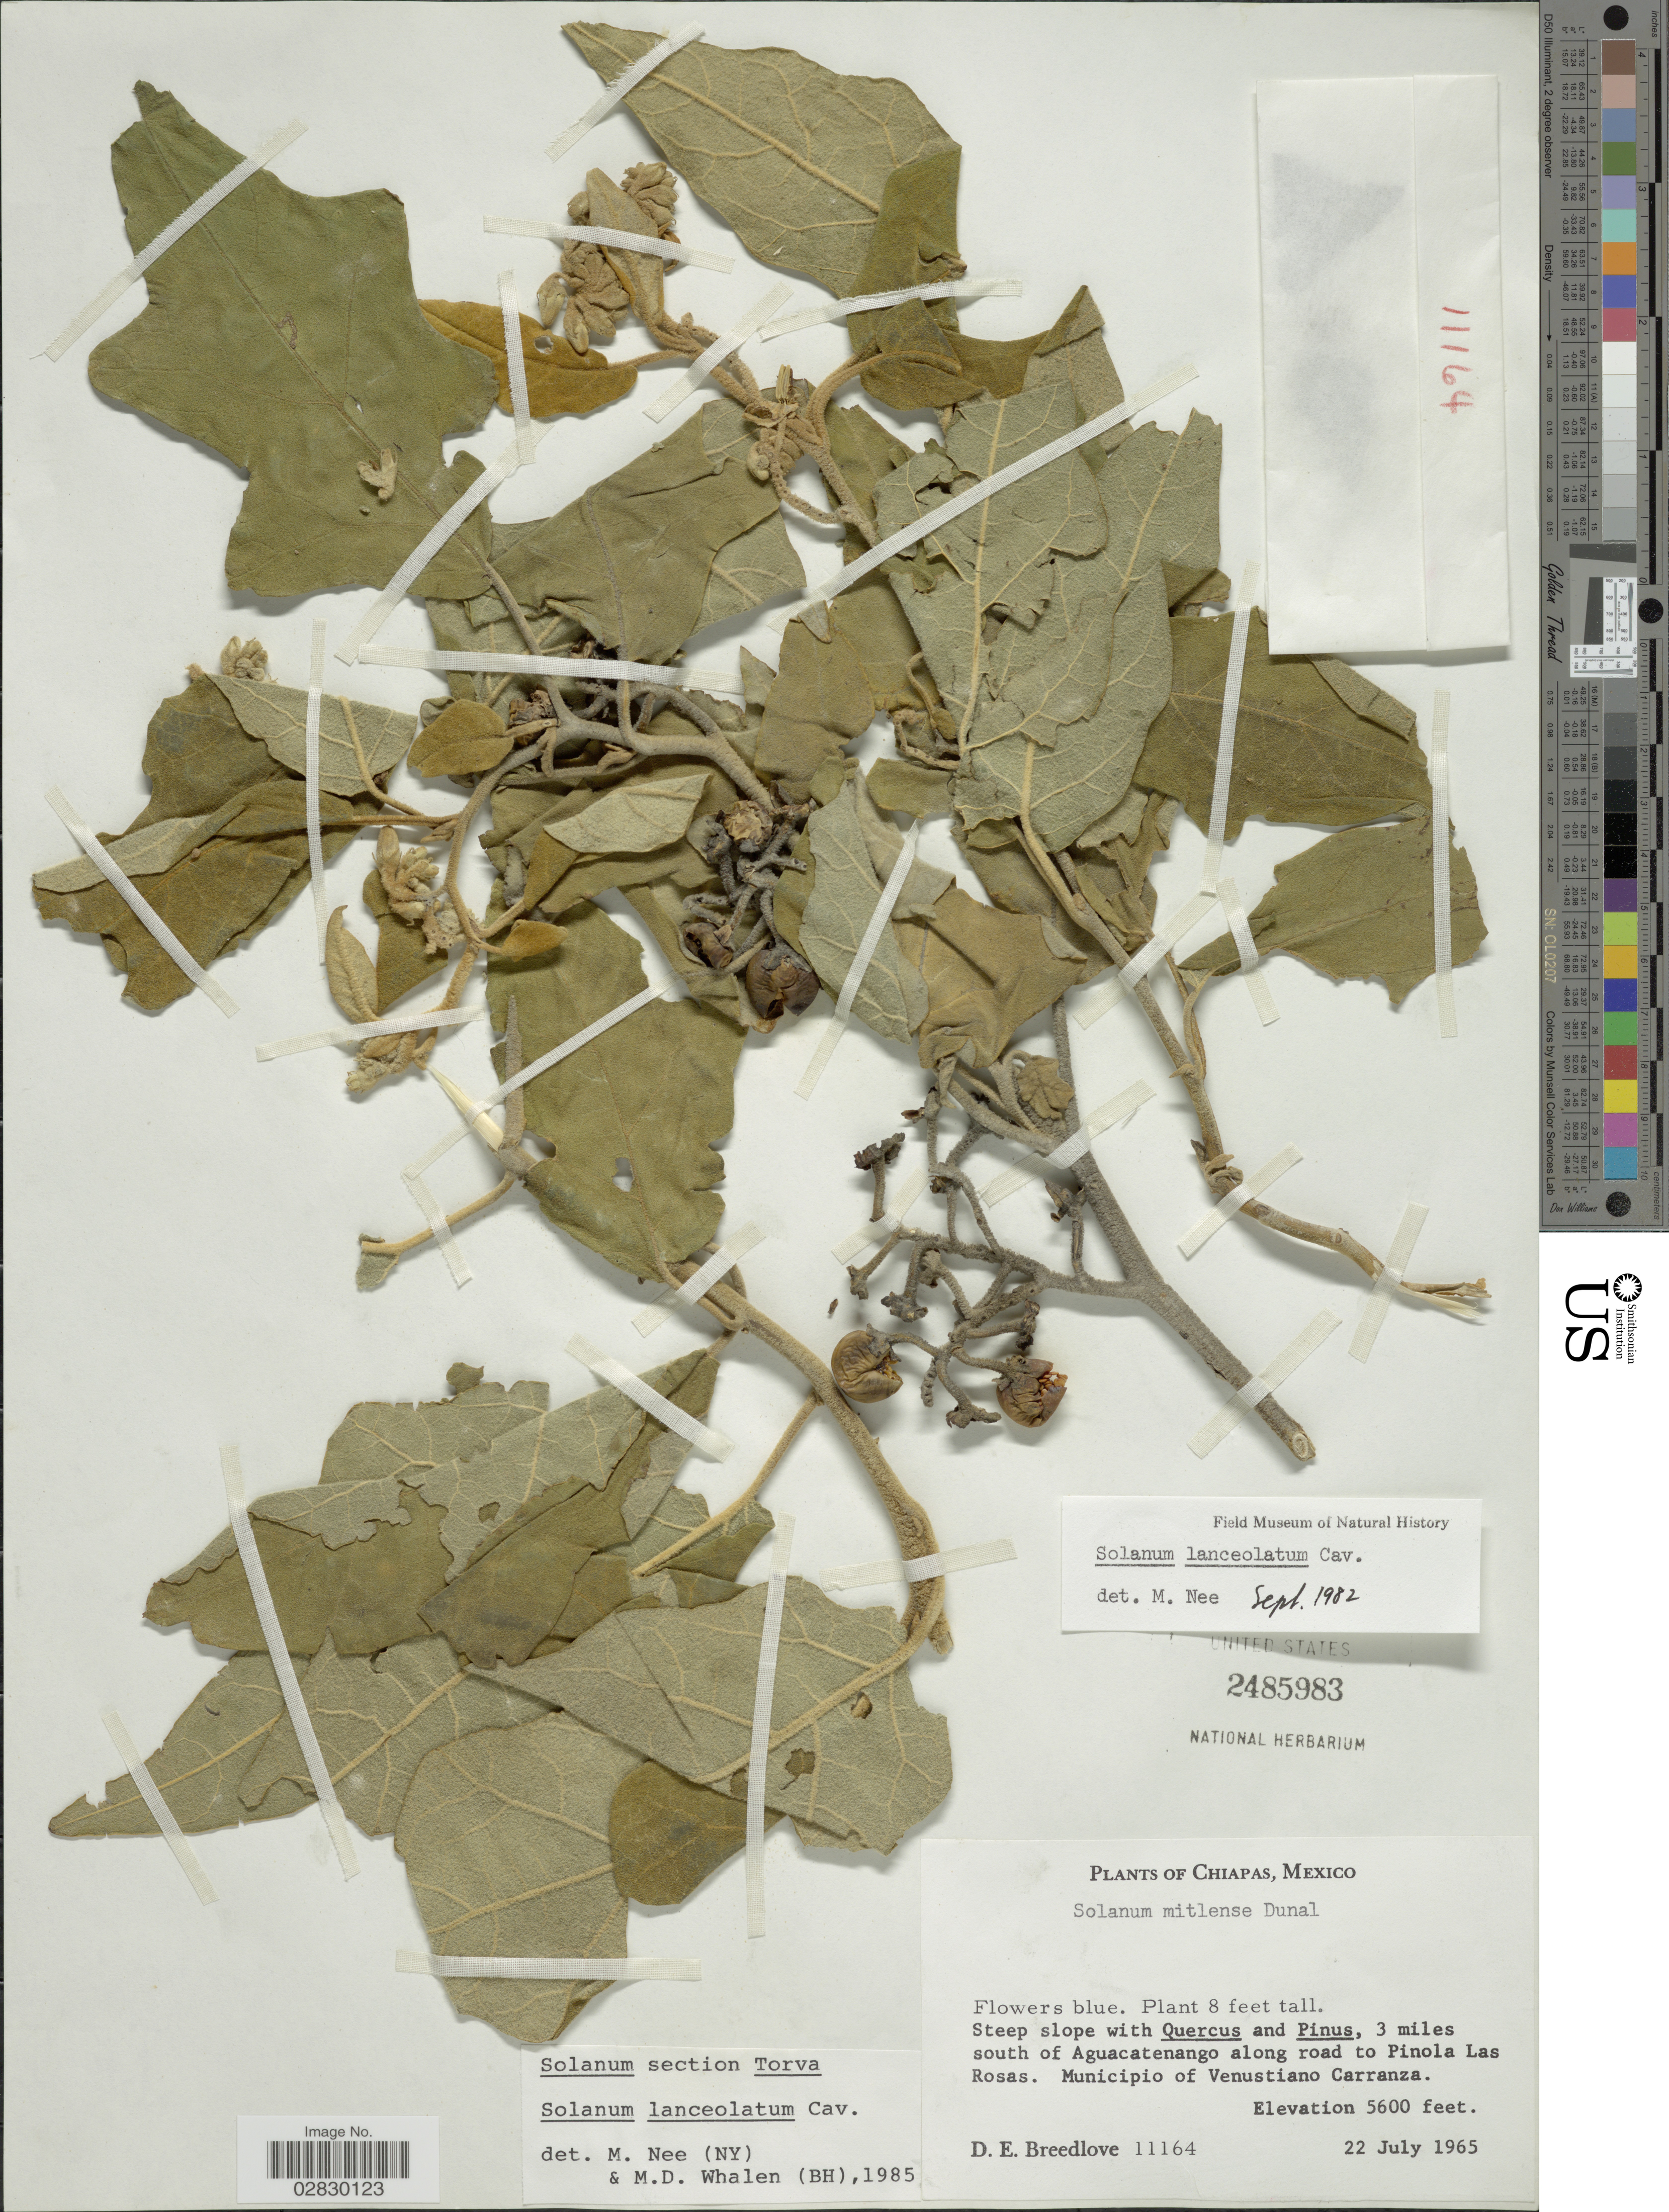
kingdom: Plantae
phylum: Tracheophyta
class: Magnoliopsida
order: Solanales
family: Solanaceae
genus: Solanum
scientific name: Solanum lanceolatum Berthault, nom. illeg.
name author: Berthault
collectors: D. E. Breedlove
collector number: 11164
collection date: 1965-07-22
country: Mexico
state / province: Chiapas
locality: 3 miles south of Aguacatenango along road to Pinola Las Rosas. Municipio of Venustiano Carranza.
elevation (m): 1707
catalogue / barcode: US 2485983